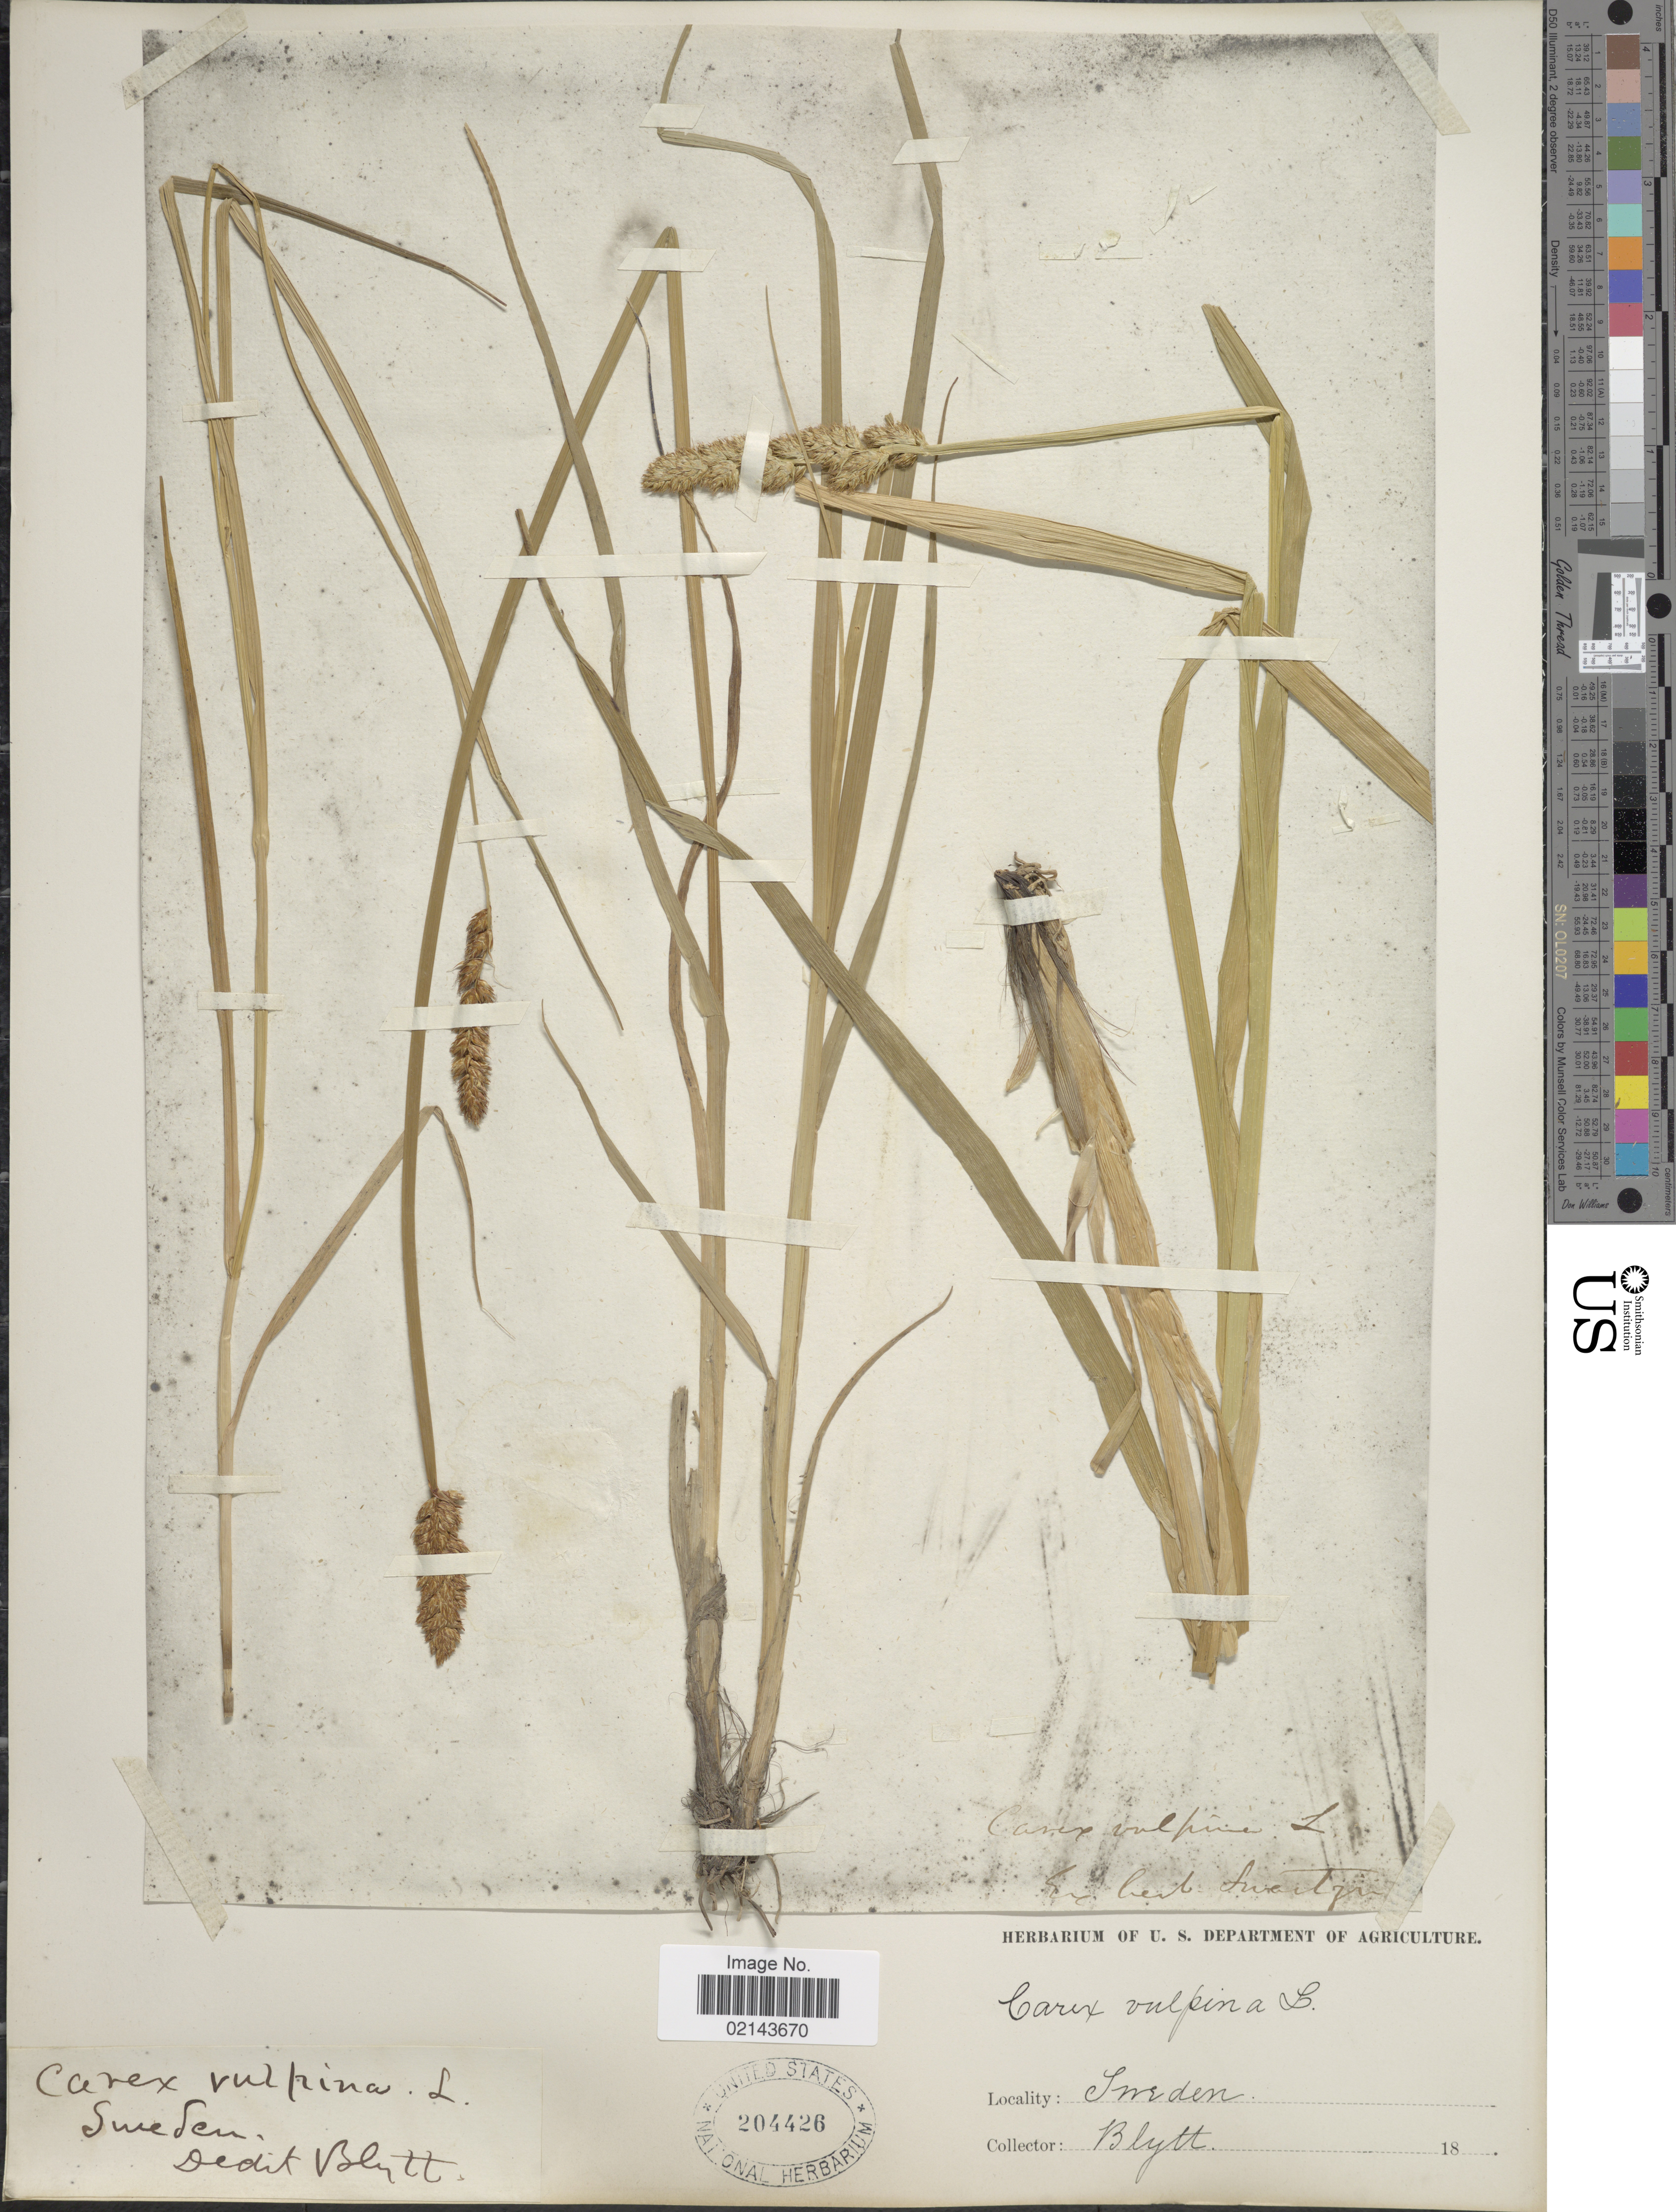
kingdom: Plantae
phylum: Tracheophyta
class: Liliopsida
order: Poales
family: Cyperaceae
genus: Carex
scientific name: Carex vulpina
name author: L.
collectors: Blytt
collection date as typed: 18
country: Sweden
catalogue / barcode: US 204426